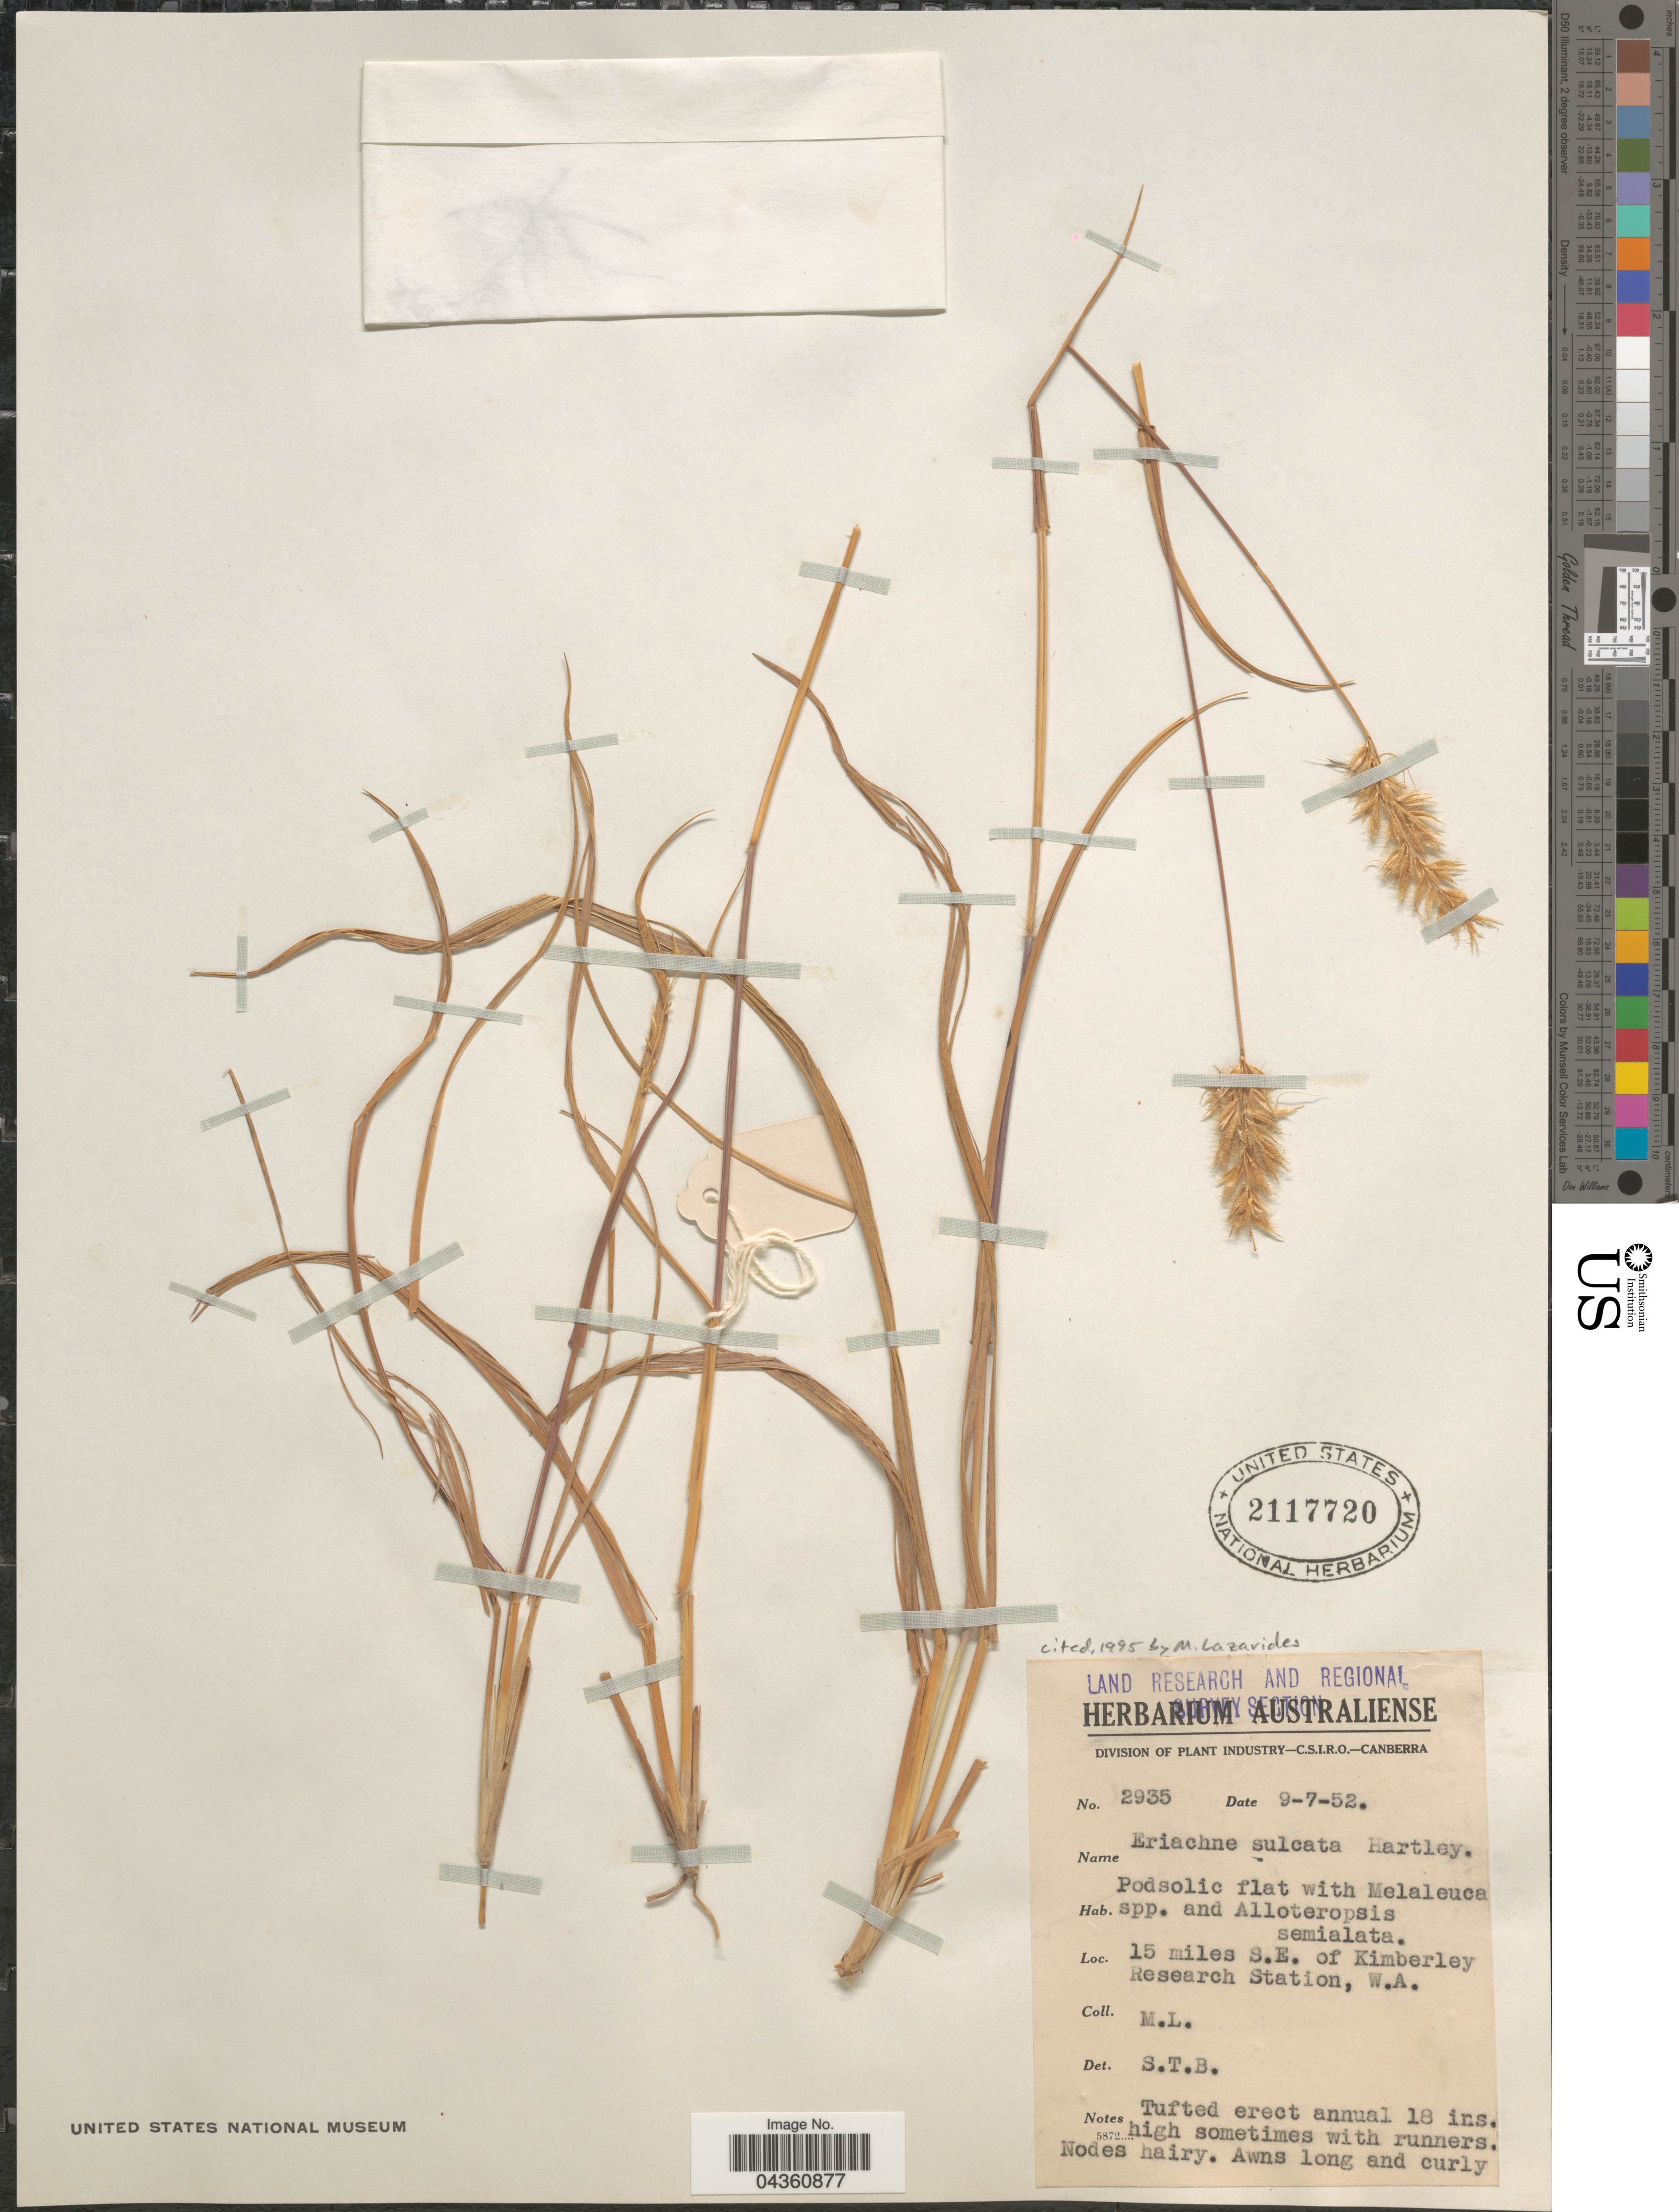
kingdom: Plantae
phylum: Tracheophyta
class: Liliopsida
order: Poales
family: Poaceae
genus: Eriachne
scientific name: Eriachne sulcata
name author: Hartley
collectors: M. L.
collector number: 2935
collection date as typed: Transcribed d/m/y: 9/7/52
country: Australia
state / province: Western Australia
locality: Land Research and Regional Survey Section. 15 miles S.E. of Kimberley Research Station.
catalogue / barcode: US 2117720